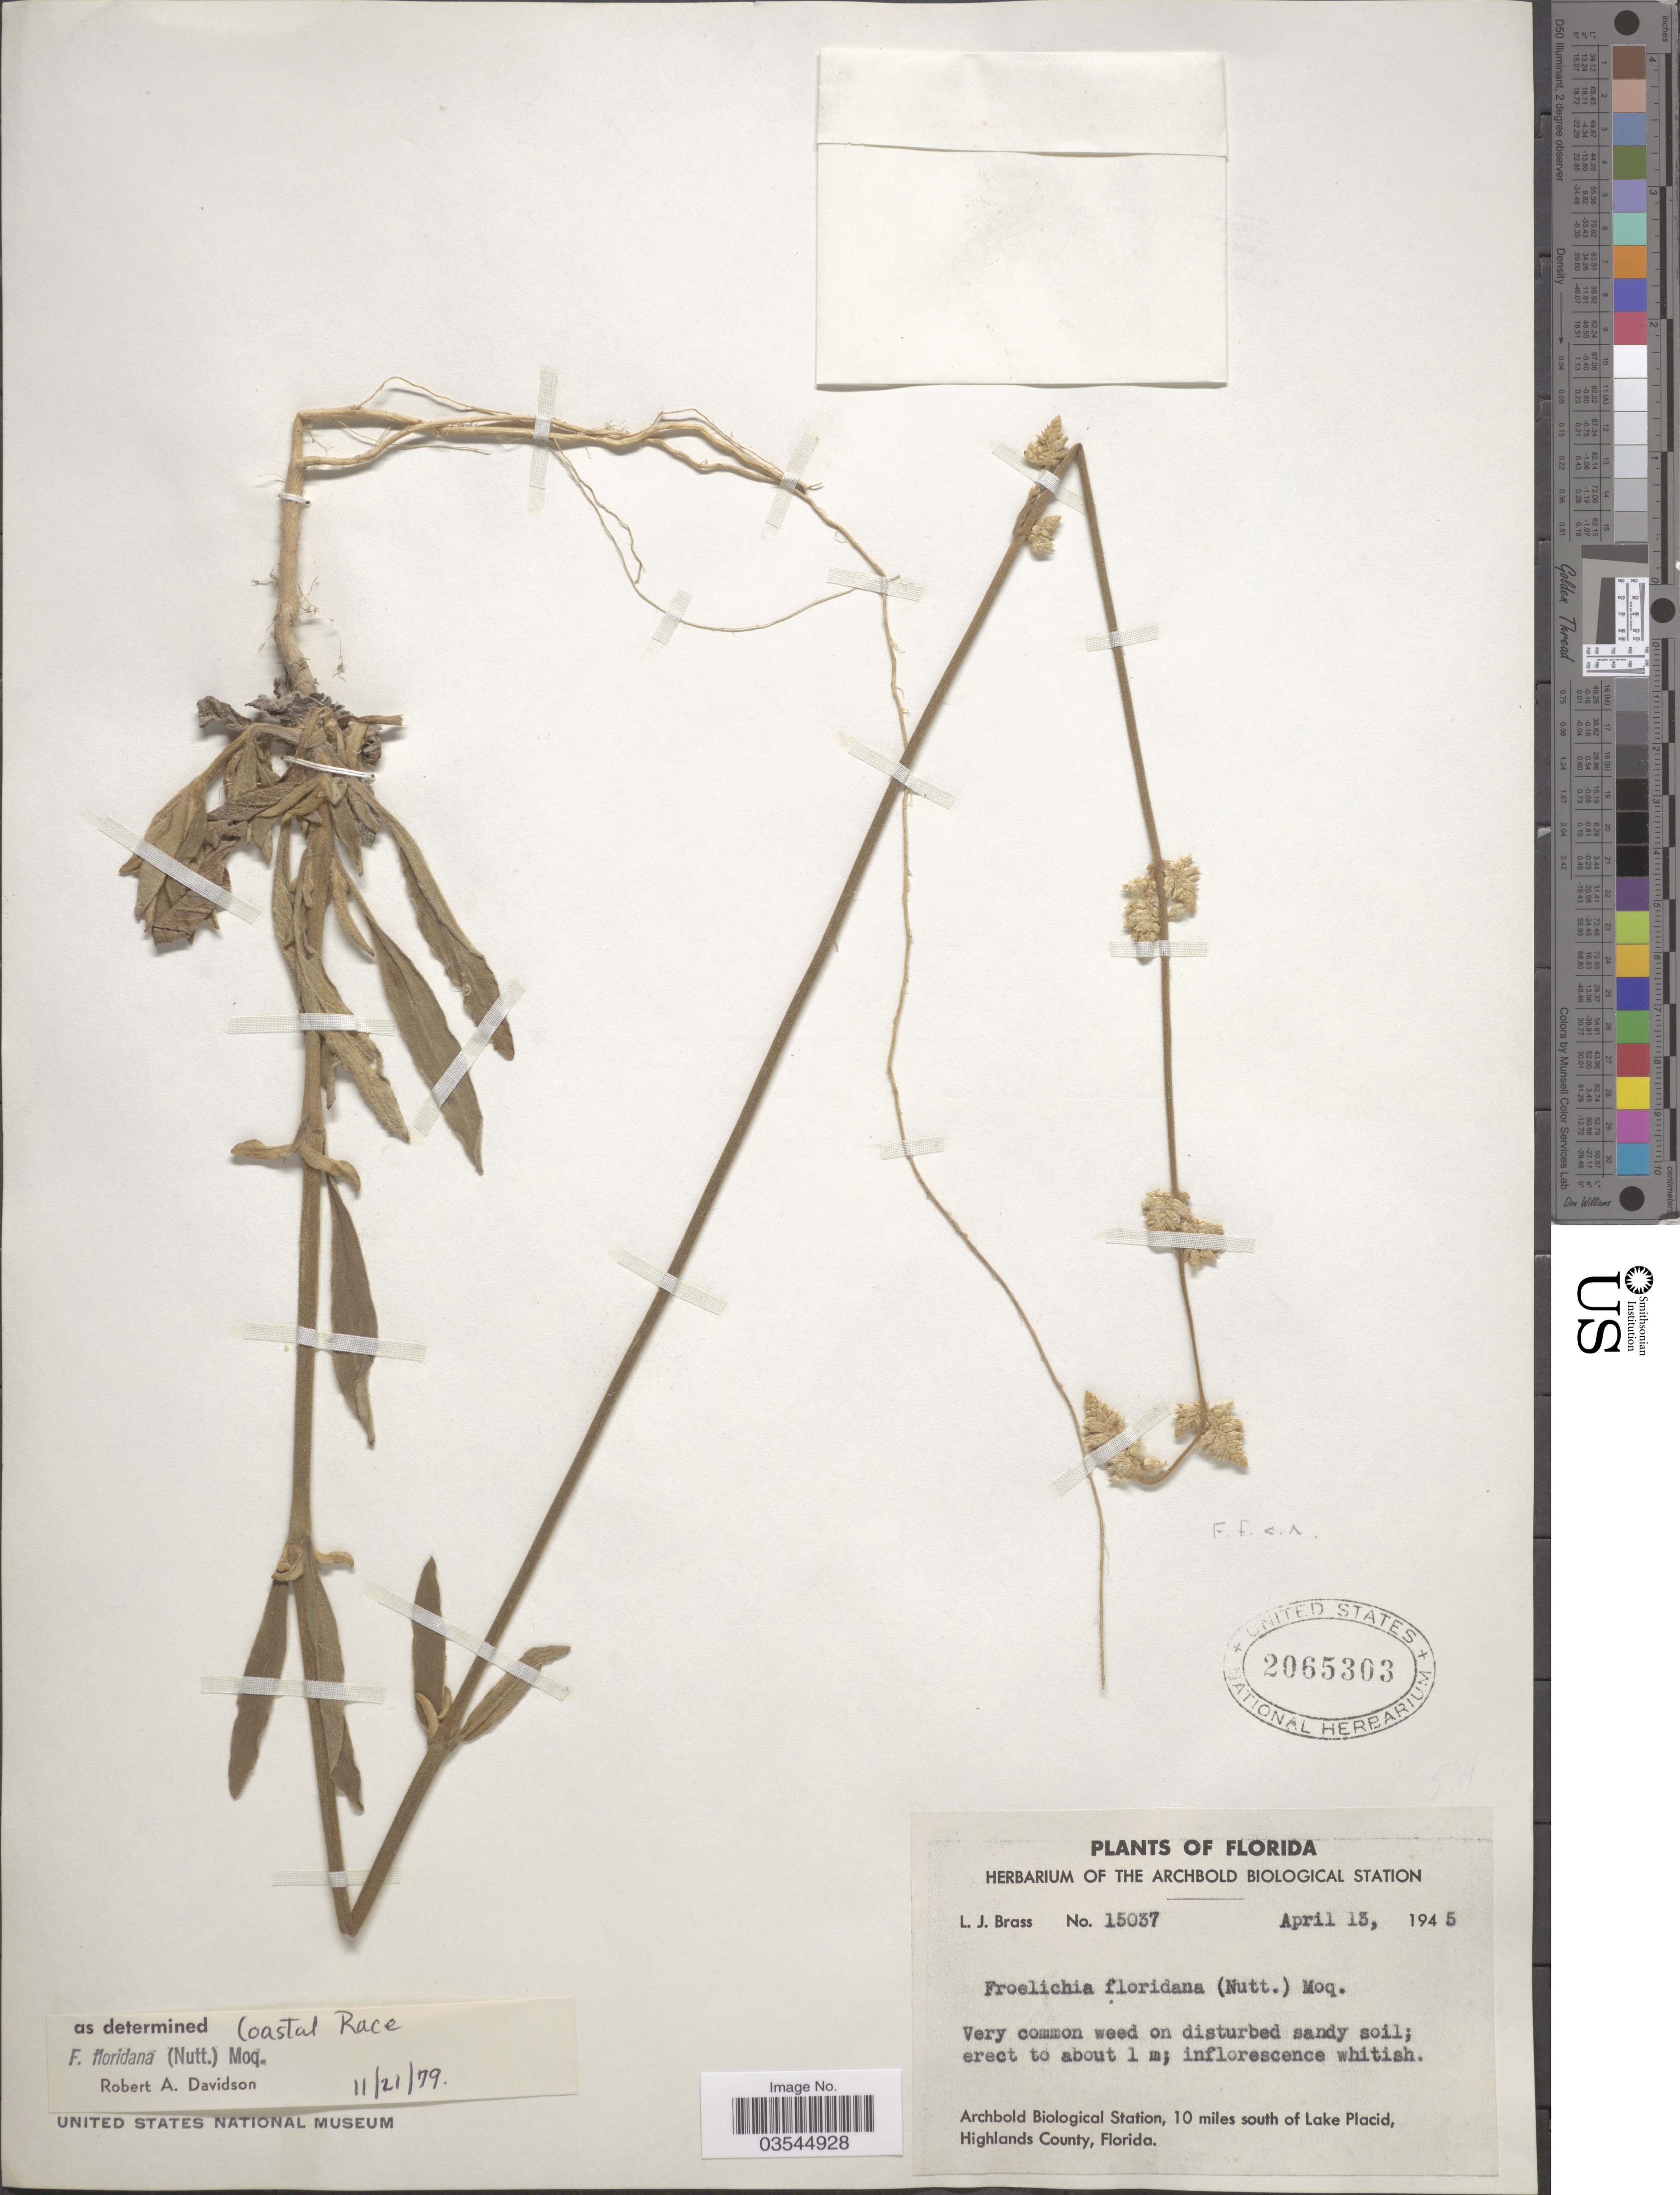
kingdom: Plantae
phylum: Tracheophyta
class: Magnoliopsida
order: Caryophyllales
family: Amaranthaceae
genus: Froelichia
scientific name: Froelichia floridana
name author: (Nutt.) Moq.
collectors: L. J. Brass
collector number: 15037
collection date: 1945-04-13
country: United States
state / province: Florida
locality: Archbold Biological Station, 10 miles south of Lake Placid, Highlands County.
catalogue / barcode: US 2065303